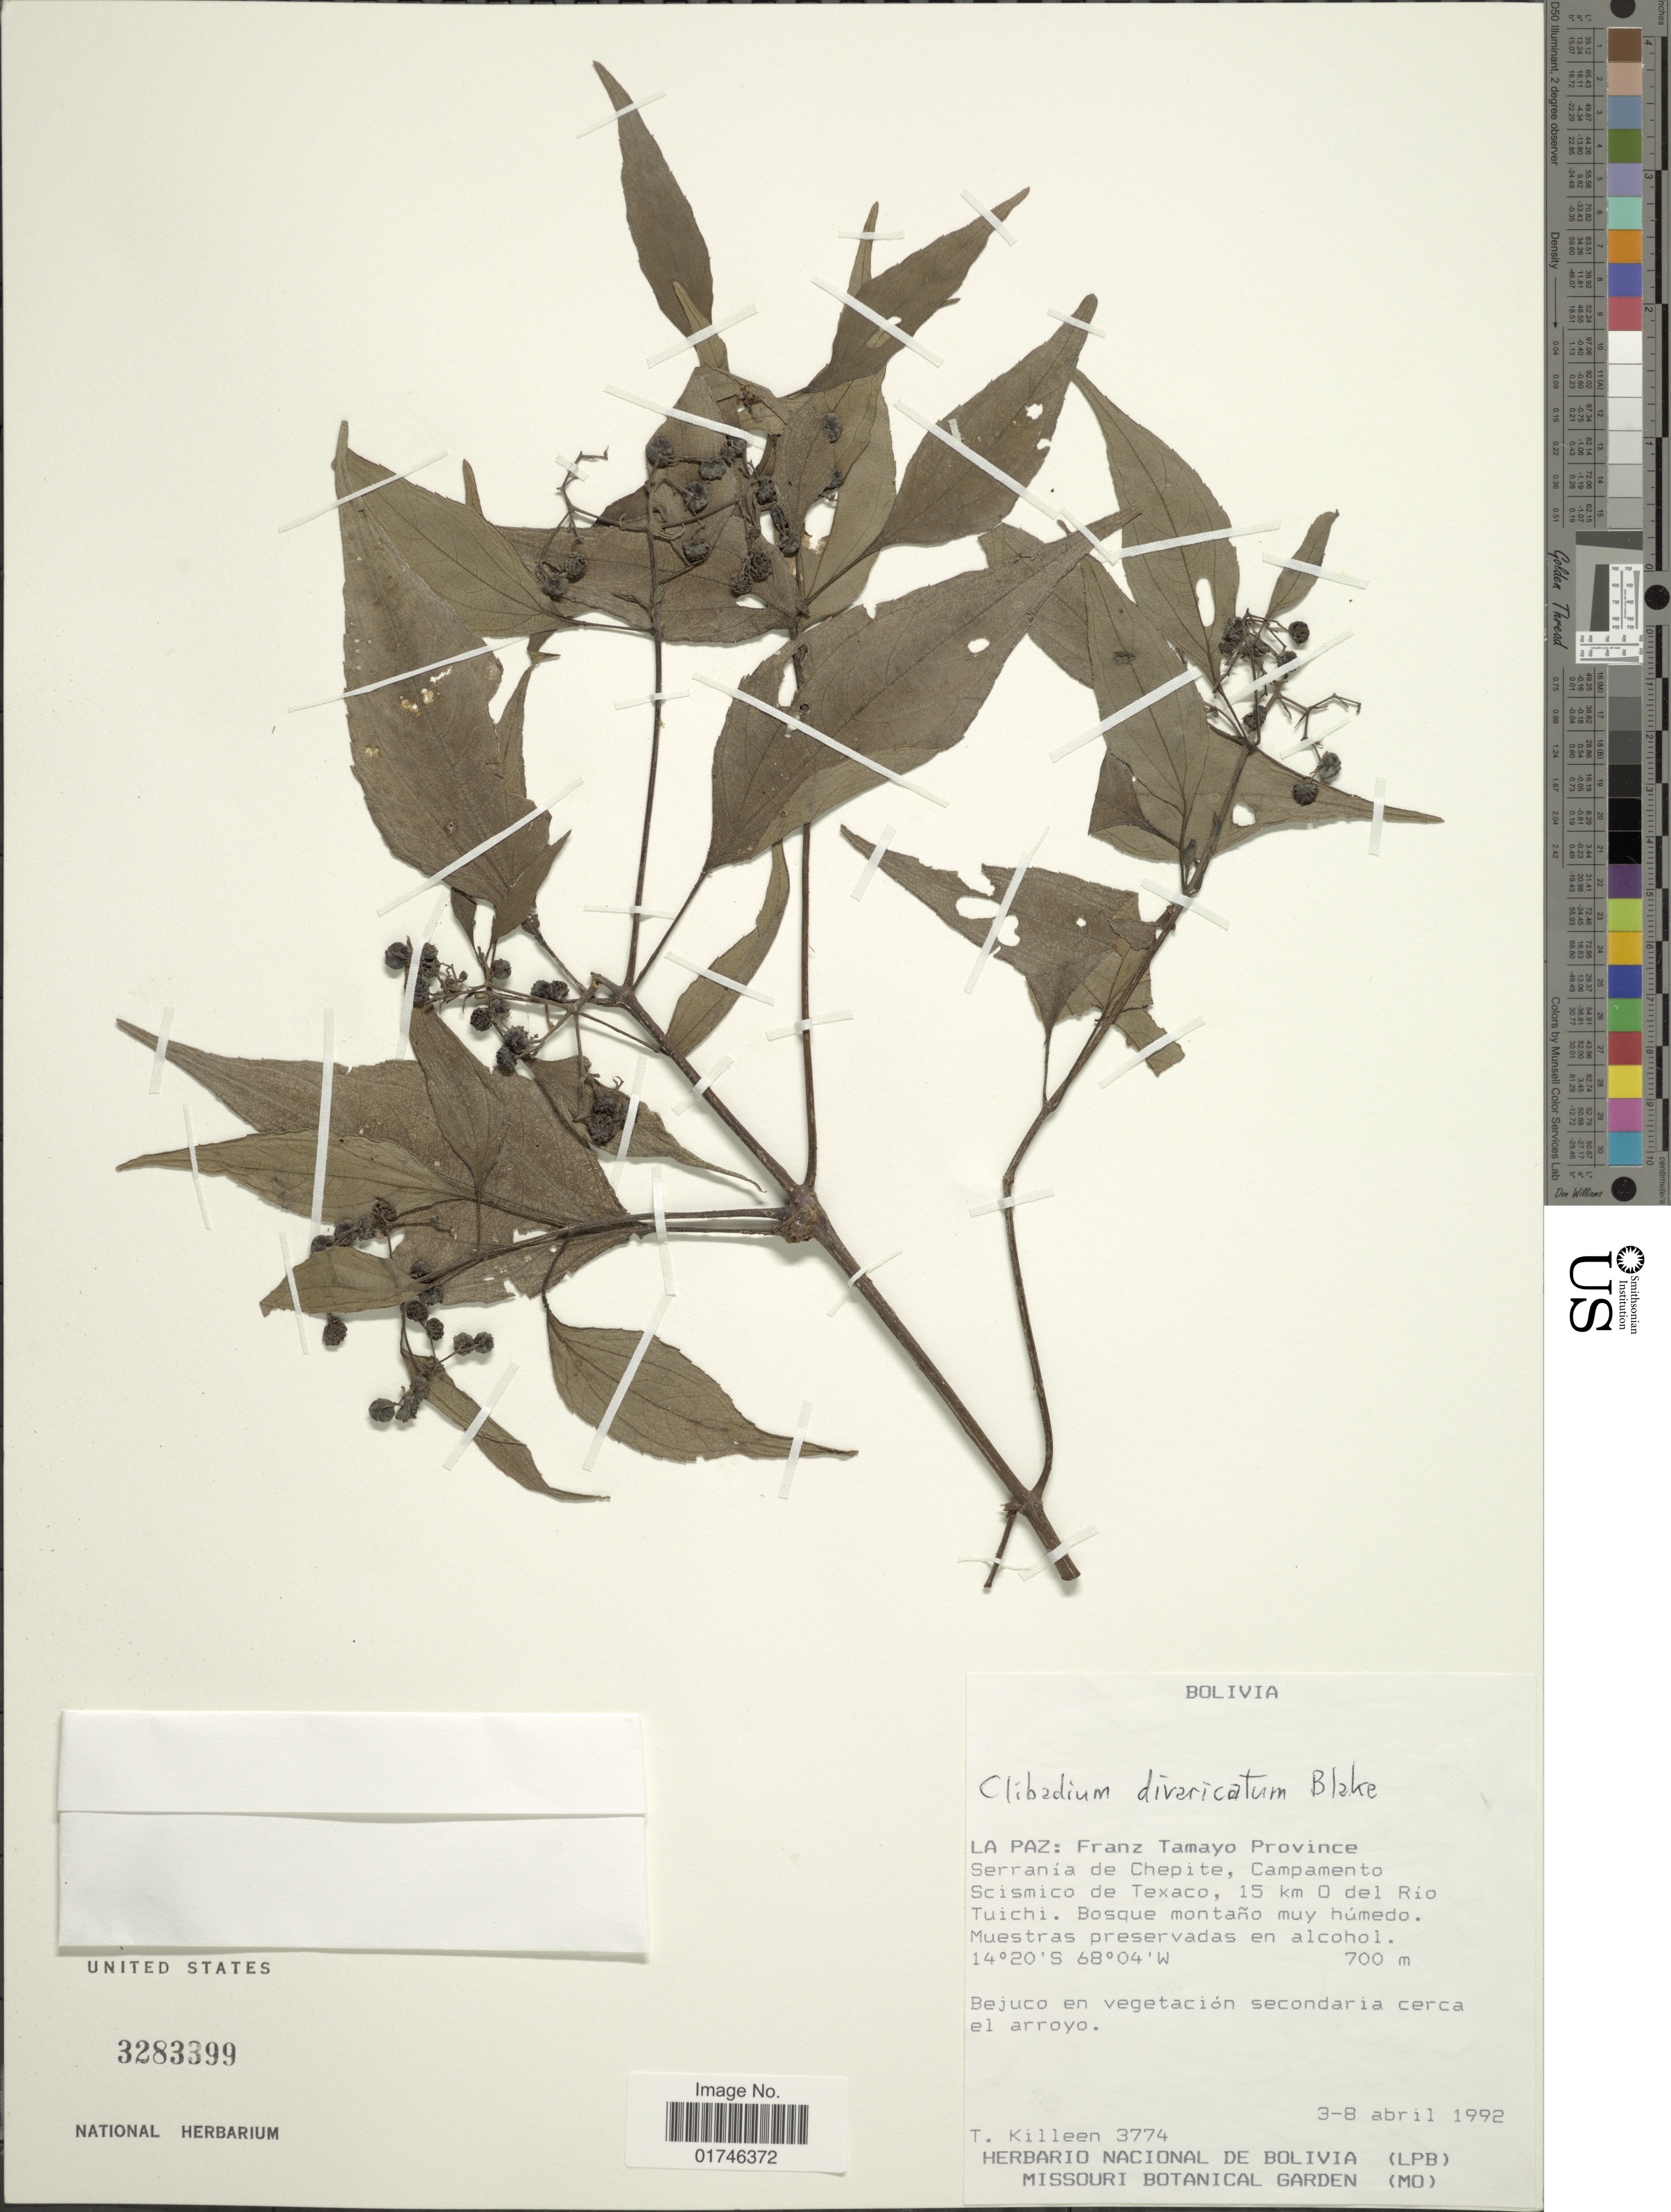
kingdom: Plantae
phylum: Tracheophyta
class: Magnoliopsida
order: Asterales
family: Asteraceae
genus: Clibadium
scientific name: Clibadium divarticatum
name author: S.F. Blake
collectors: T. J. Killeen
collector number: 3774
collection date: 1992-04-03/1992-04-08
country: Bolivia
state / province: La Paz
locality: La Paz:Franz Tamayo Province, Serrania de Chepite, Campamento Scismico de Texaco, 15 km O del Rio Tuichi.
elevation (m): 700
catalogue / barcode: US 3283399